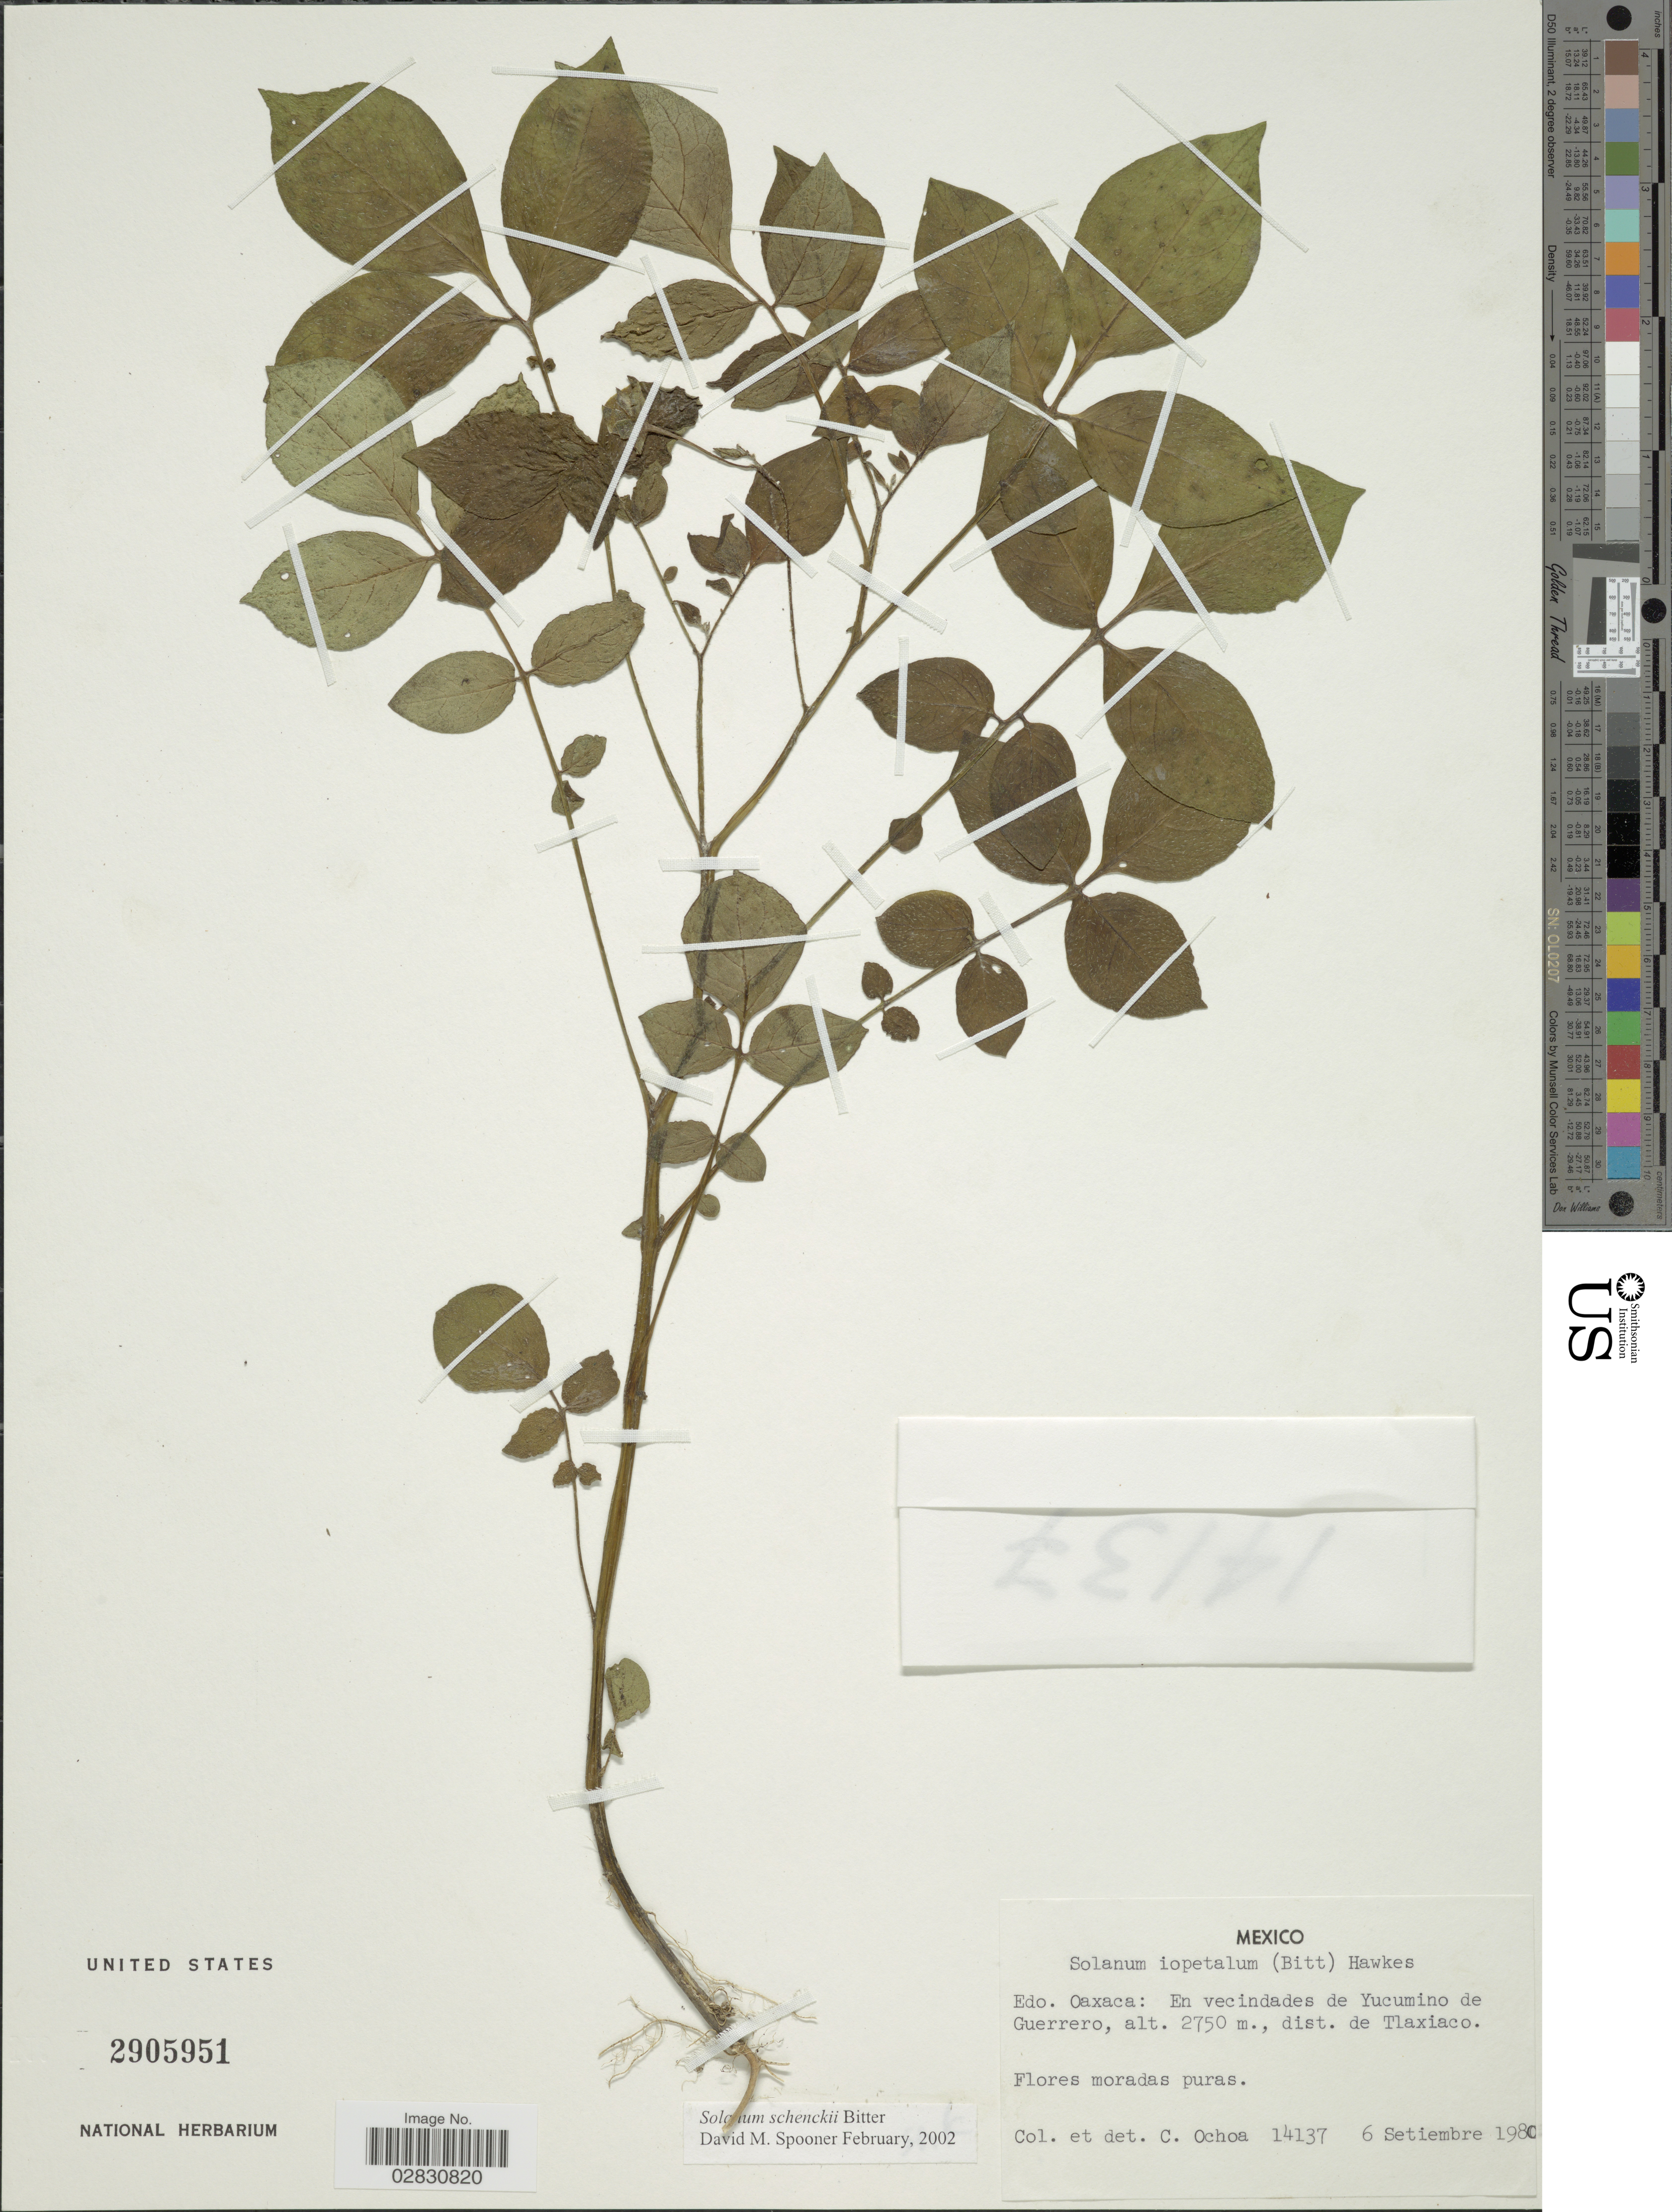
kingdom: Plantae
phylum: Tracheophyta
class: Magnoliopsida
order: Solanales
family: Solanaceae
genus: Solanum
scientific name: Solanum schenckii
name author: Bitter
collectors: C. Ochoa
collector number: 14137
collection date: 1980-09-06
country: Mexico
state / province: Oaxaca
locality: Edo. Oaxaca: En vecindades de Yucumino de Guerrero, dist. de Tlaxiaco.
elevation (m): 2750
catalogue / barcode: US 2905951